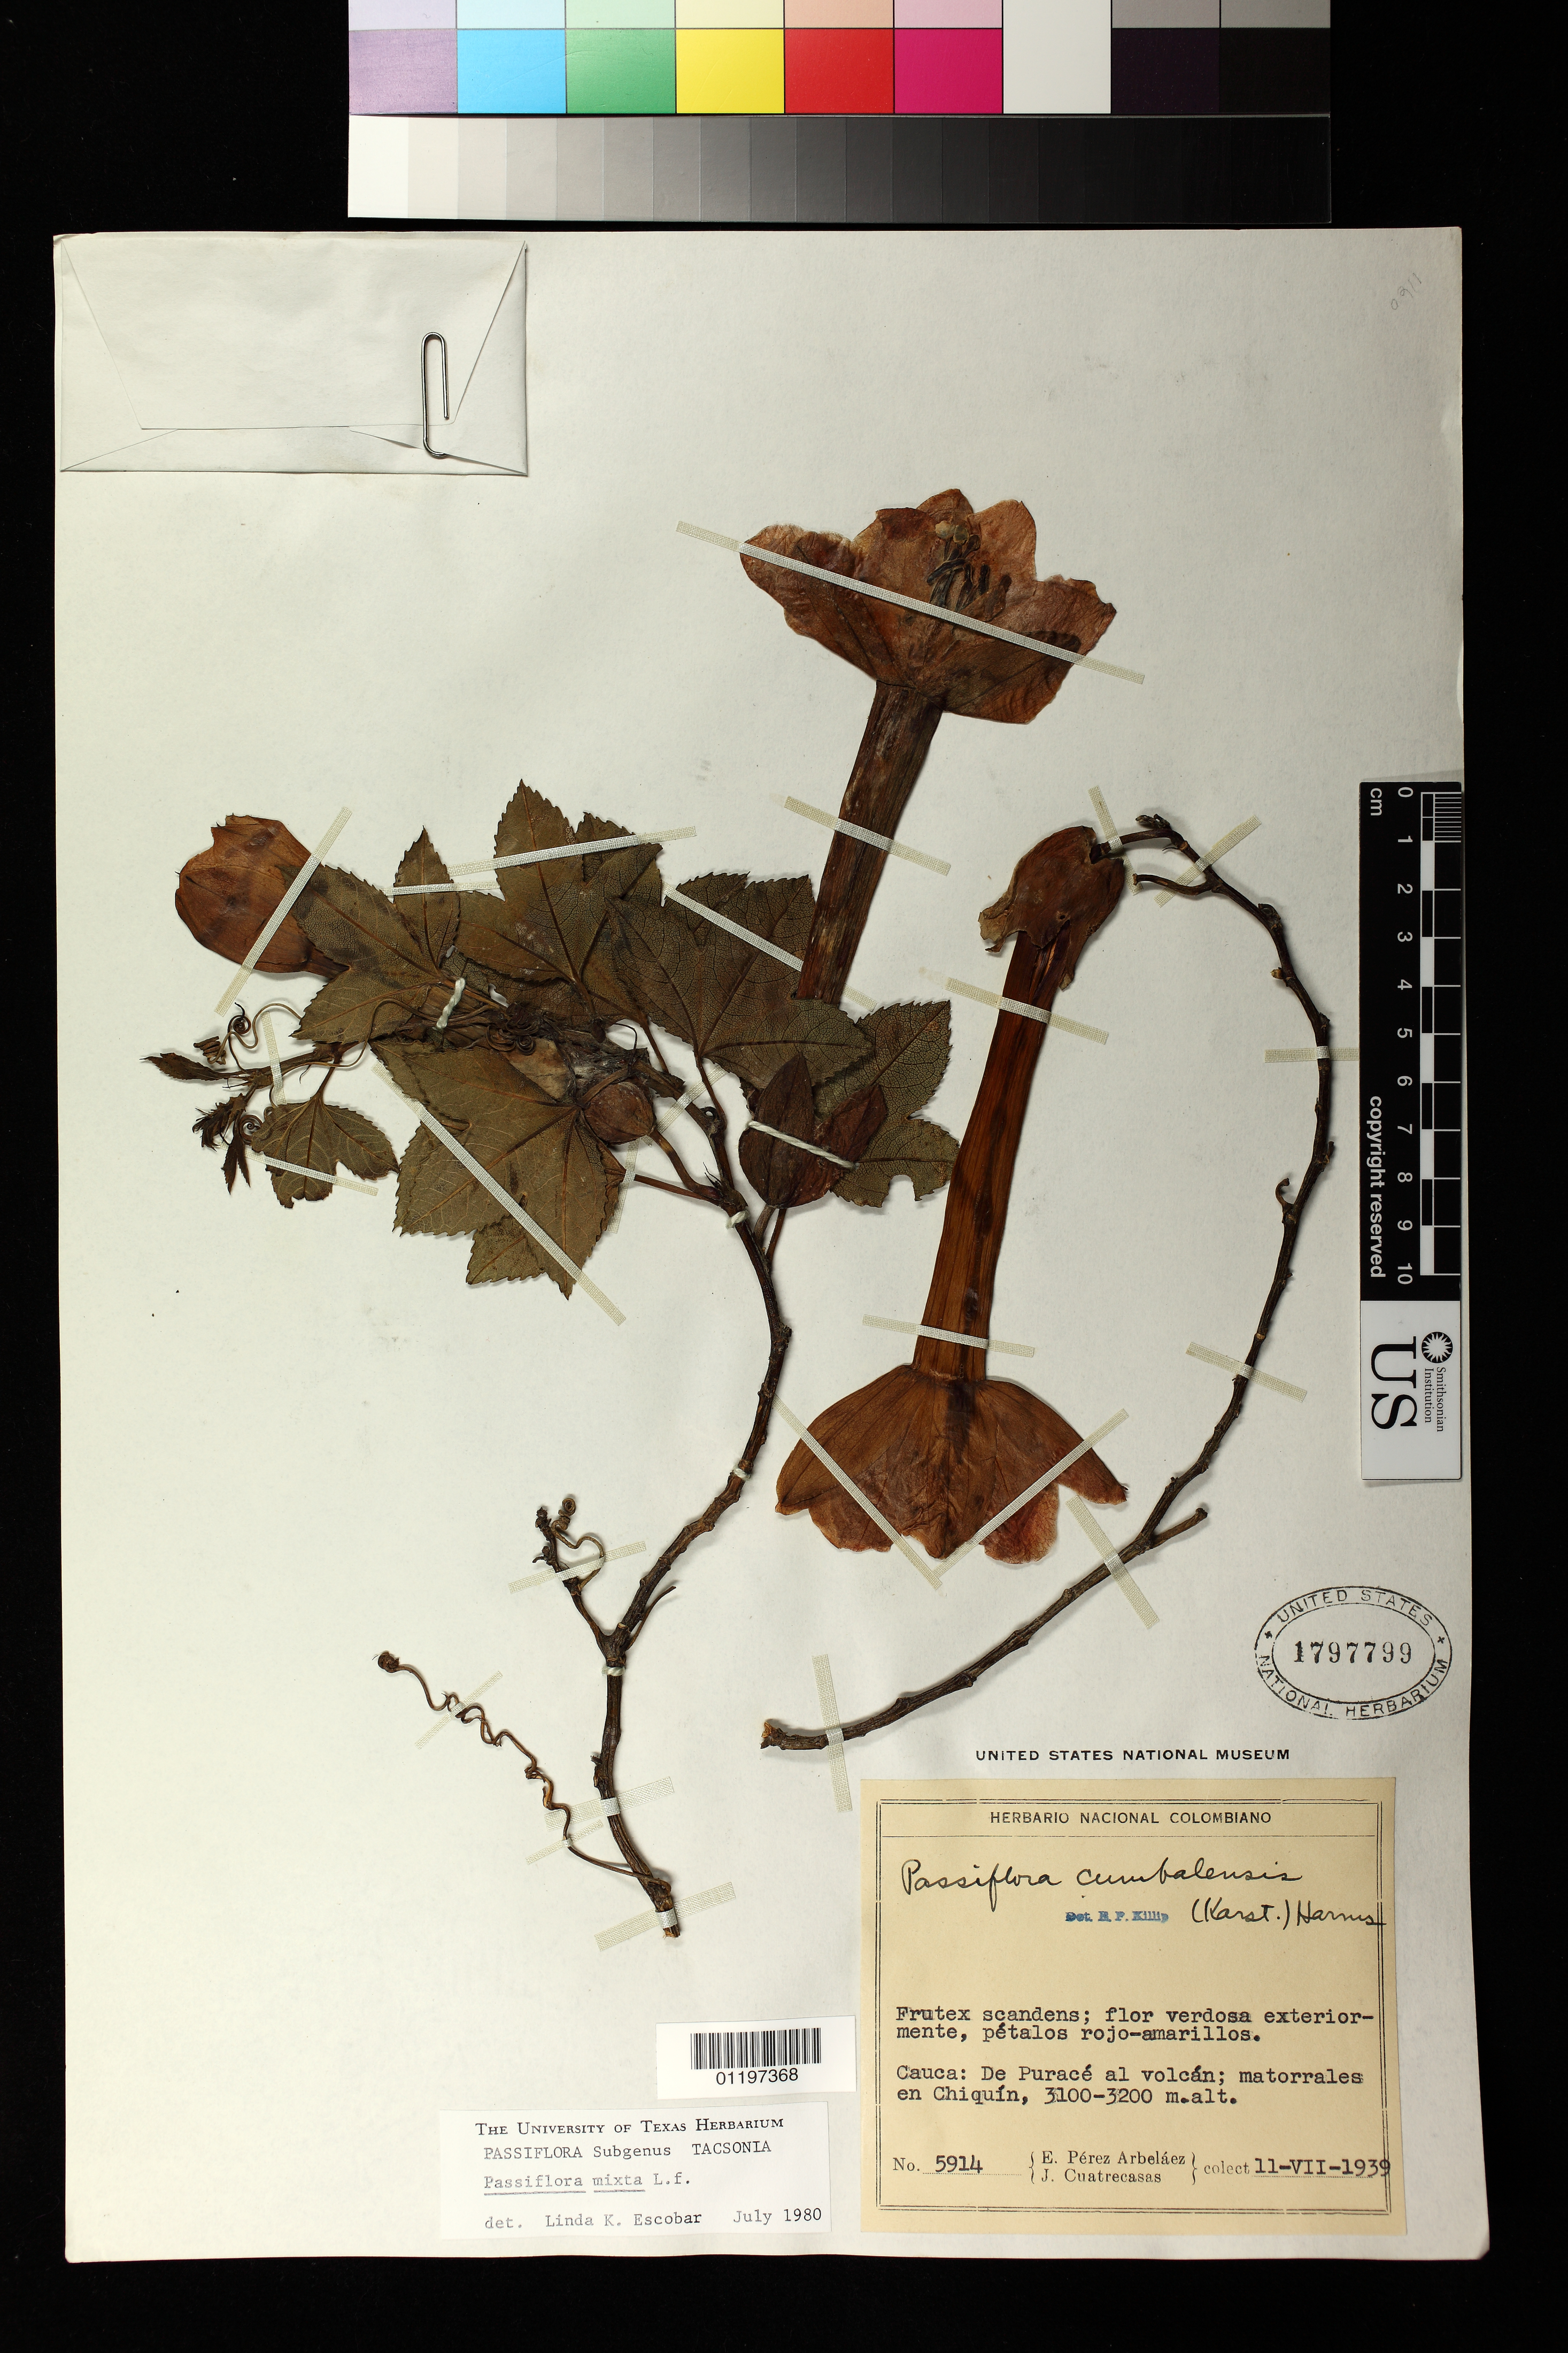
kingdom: Plantae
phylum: Tracheophyta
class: Magnoliopsida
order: Malpighiales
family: Passifloraceae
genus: Passiflora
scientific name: Passiflora mixta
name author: L. f.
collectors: E. Pérez Arbeláez & J. Cuatrecasas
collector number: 5914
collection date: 1939-07-11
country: Colombia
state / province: Cauca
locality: De Puracé al volcán; matorrales en Chiquín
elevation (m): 3100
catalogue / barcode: US 1797799